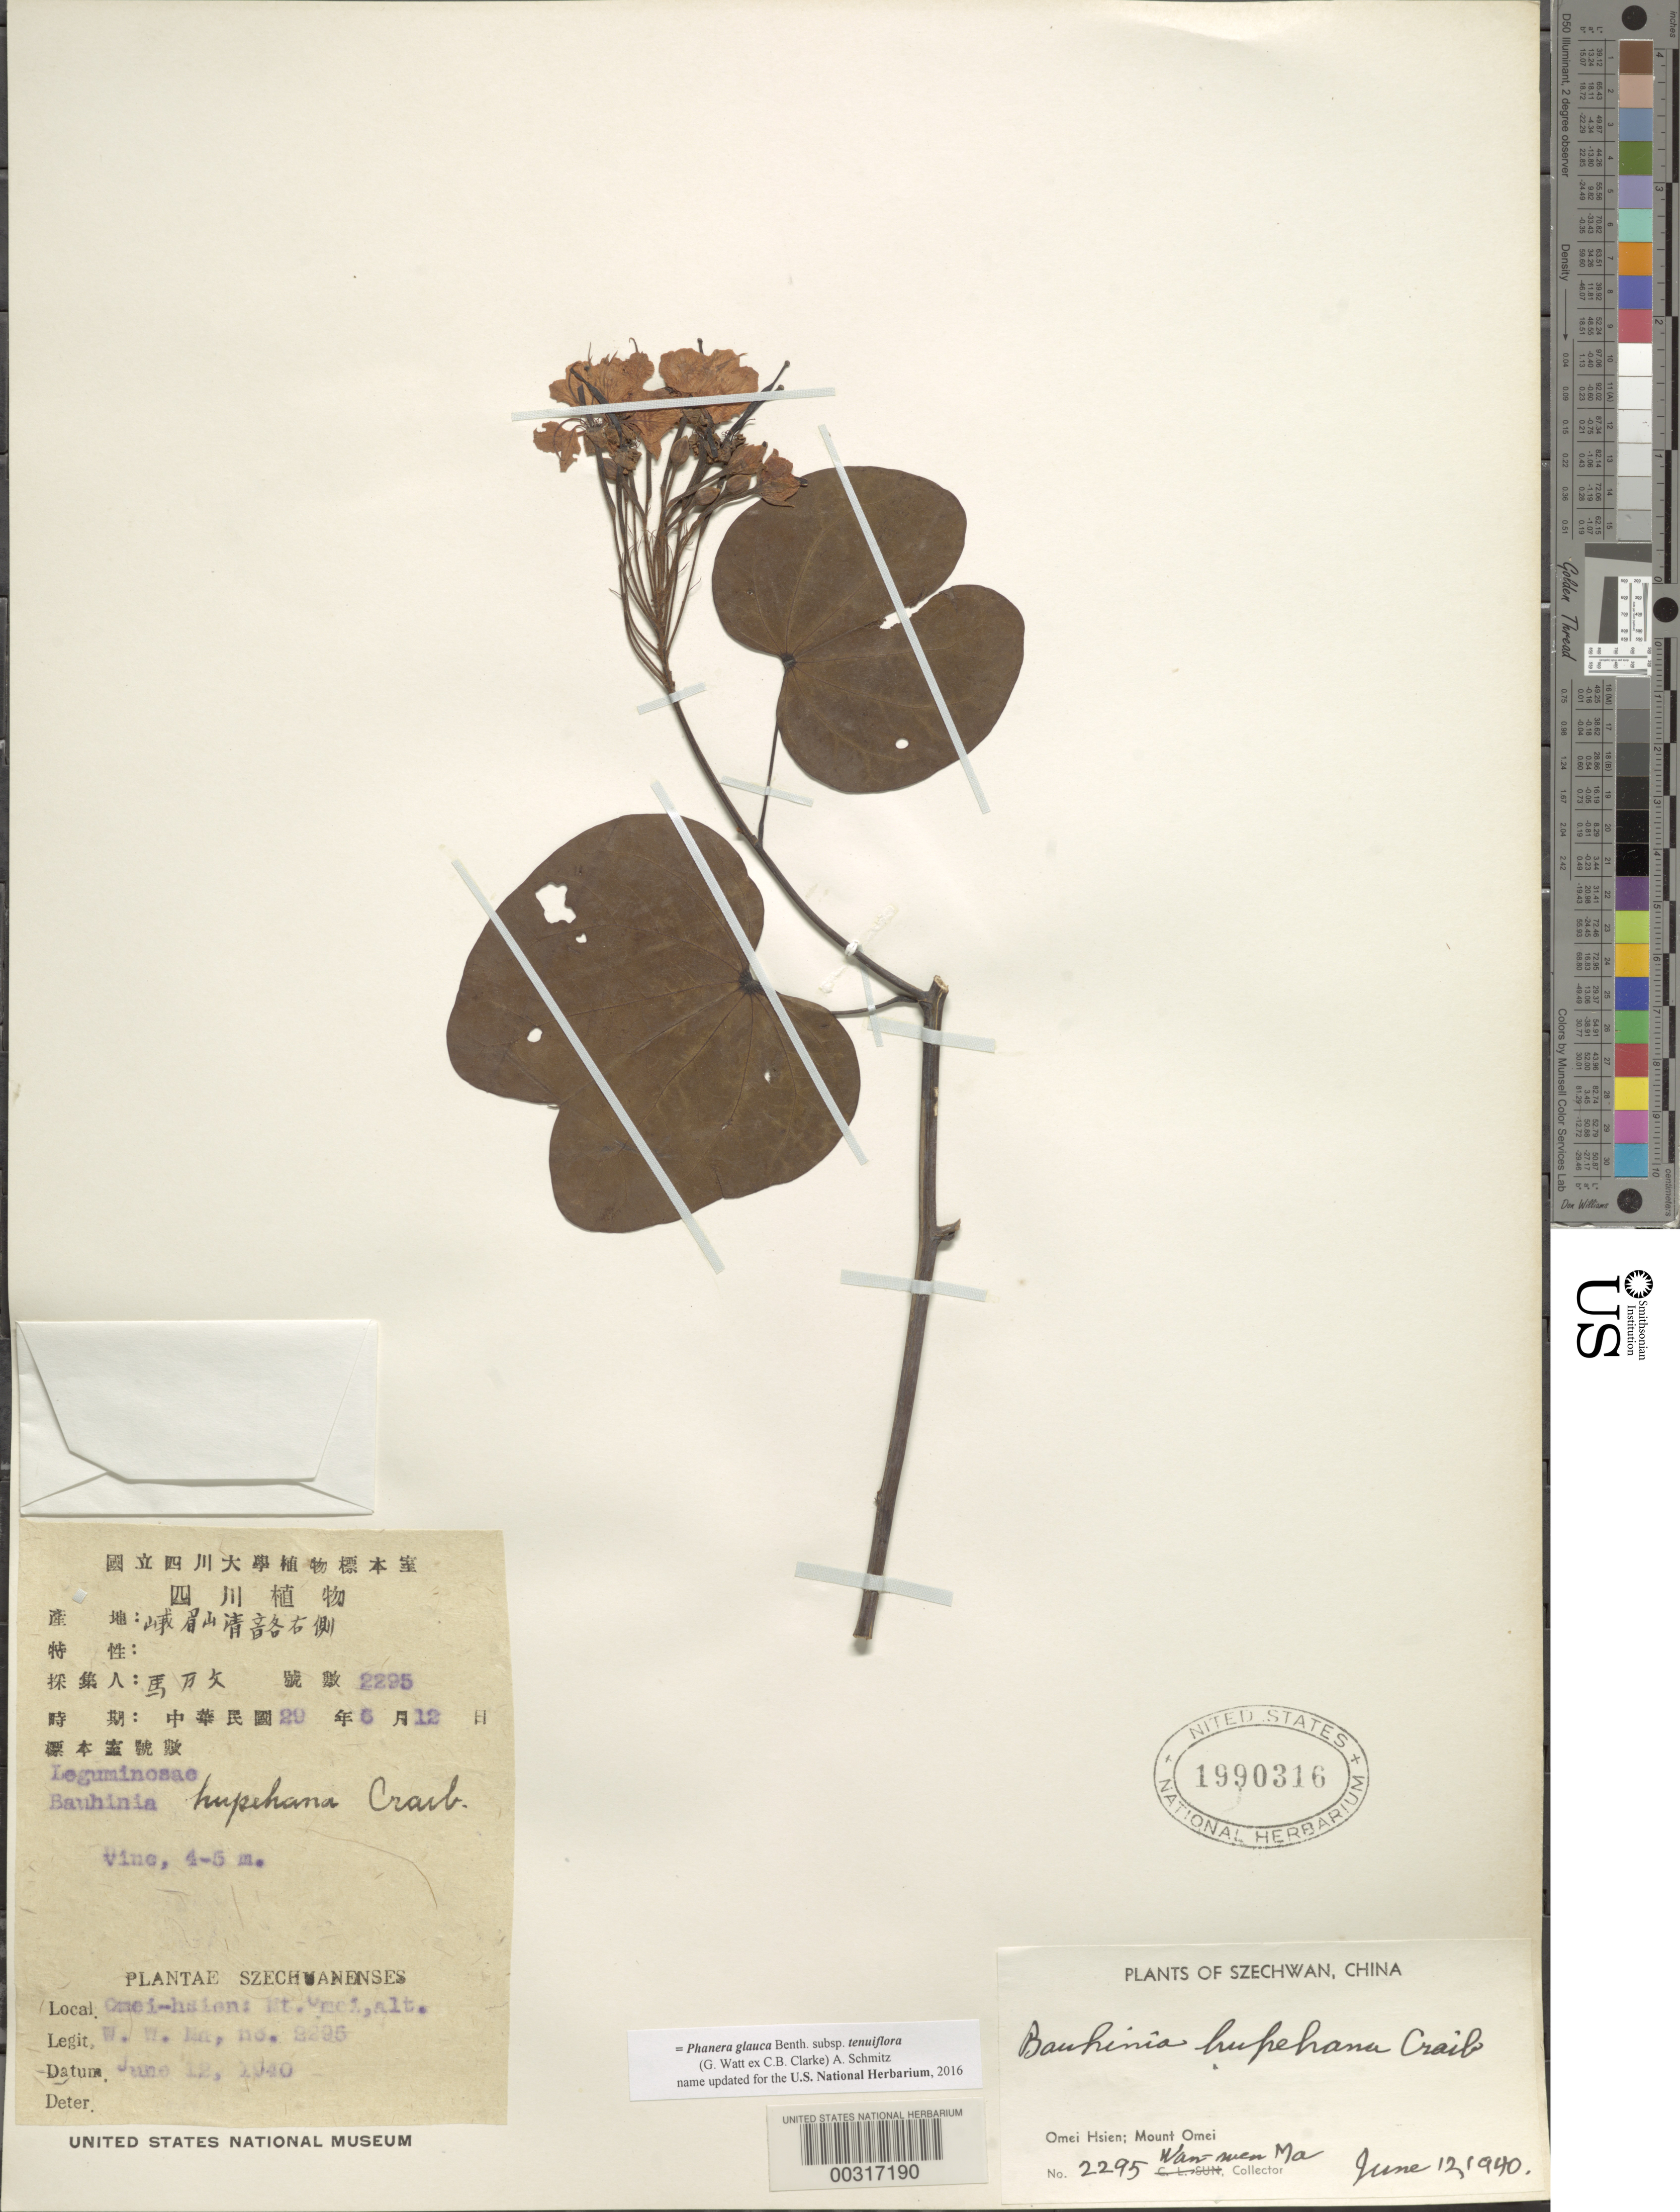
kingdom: Plantae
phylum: Tracheophyta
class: Magnoliopsida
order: Fabales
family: Fabaceae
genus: Phanera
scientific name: Phanera glauca subsp. tenuiflora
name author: (Watt ex C.B. Clarke) A.Schmitz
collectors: W. Ma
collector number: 2295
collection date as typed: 12 Jun 1940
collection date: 1940-06-12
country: China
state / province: Sichuan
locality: Omei-hsien; mt. omai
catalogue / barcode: US 1990316